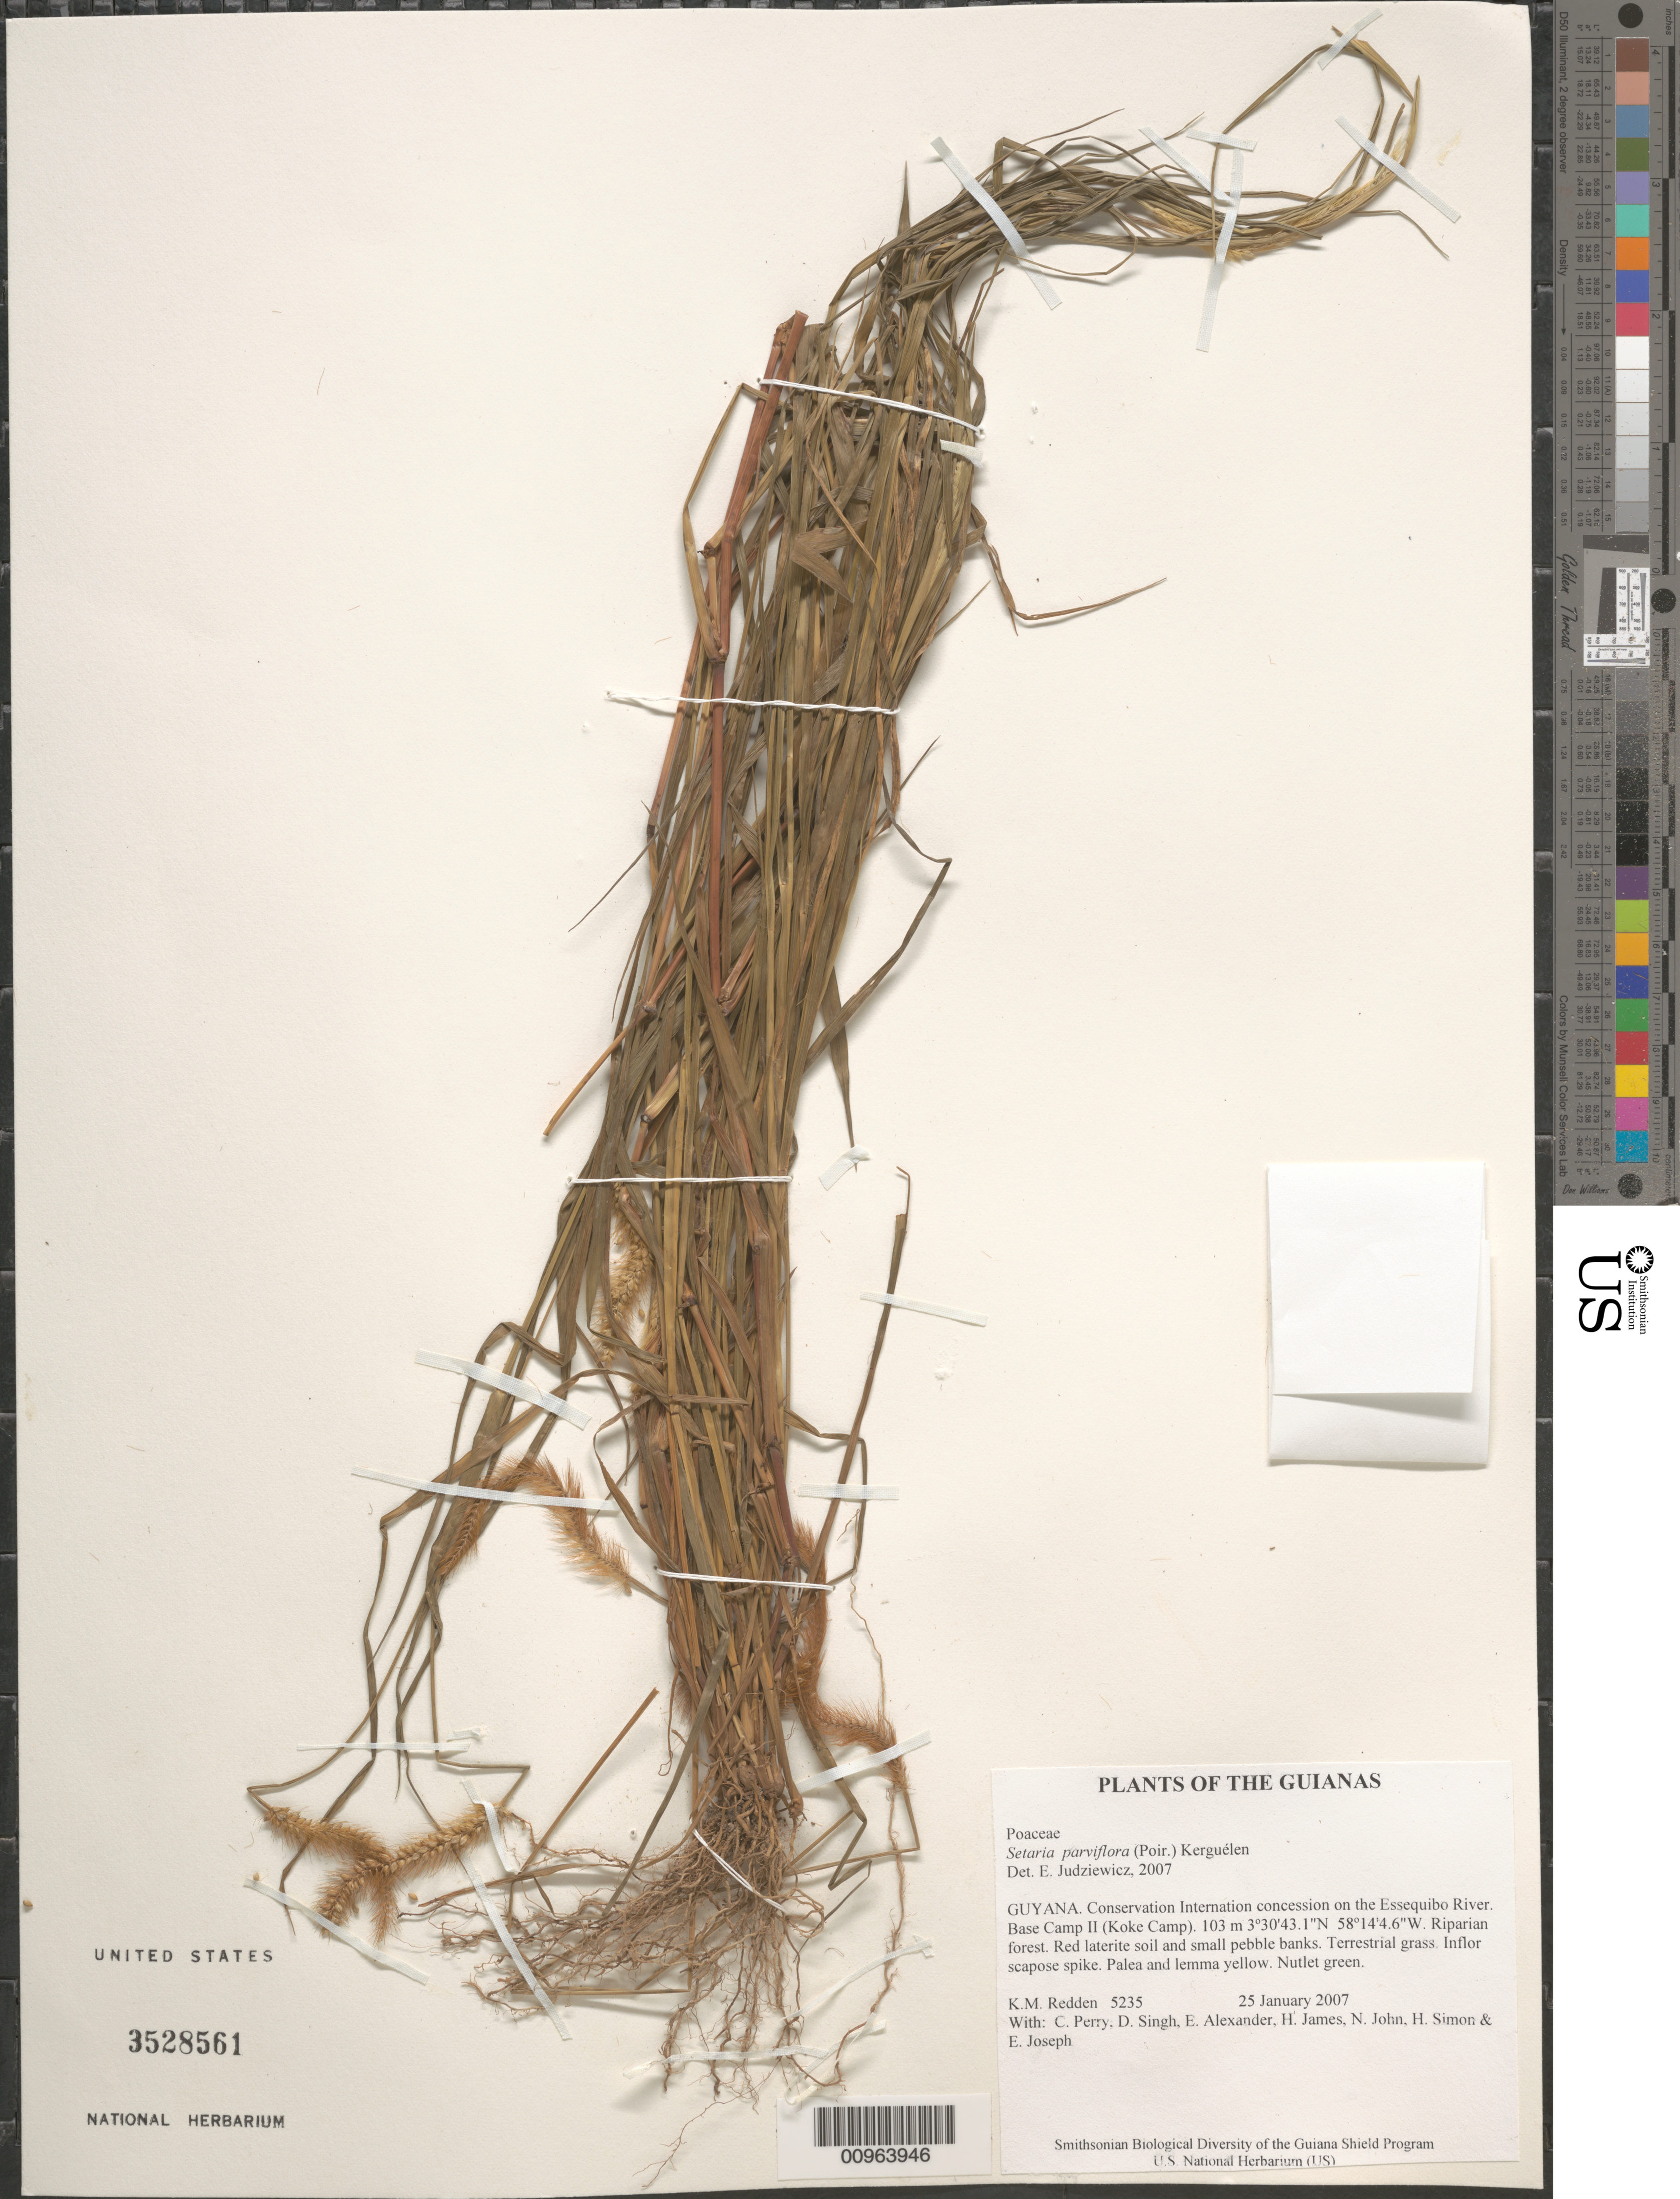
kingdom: Plantae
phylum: Tracheophyta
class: Liliopsida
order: Poales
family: Poaceae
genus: Setaria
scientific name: Setaria parviflora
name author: (Poir.) Kerguélen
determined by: Judziewicz, E. J.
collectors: K. M. Redden, C. Perry, D. Singh, E. Alexander, H. James, N. John, H. Simon & E. Joseph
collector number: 5235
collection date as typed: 25 January 2007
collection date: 2007-01-25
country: Guyana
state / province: U. Takutu-U. Essequibo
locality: Conservation International concession on the Essequibo River. Base Camp II (Koke Camp).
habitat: Riparian forest. Red laterite soil and small pebble banks.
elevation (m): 103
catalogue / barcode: US 3528561